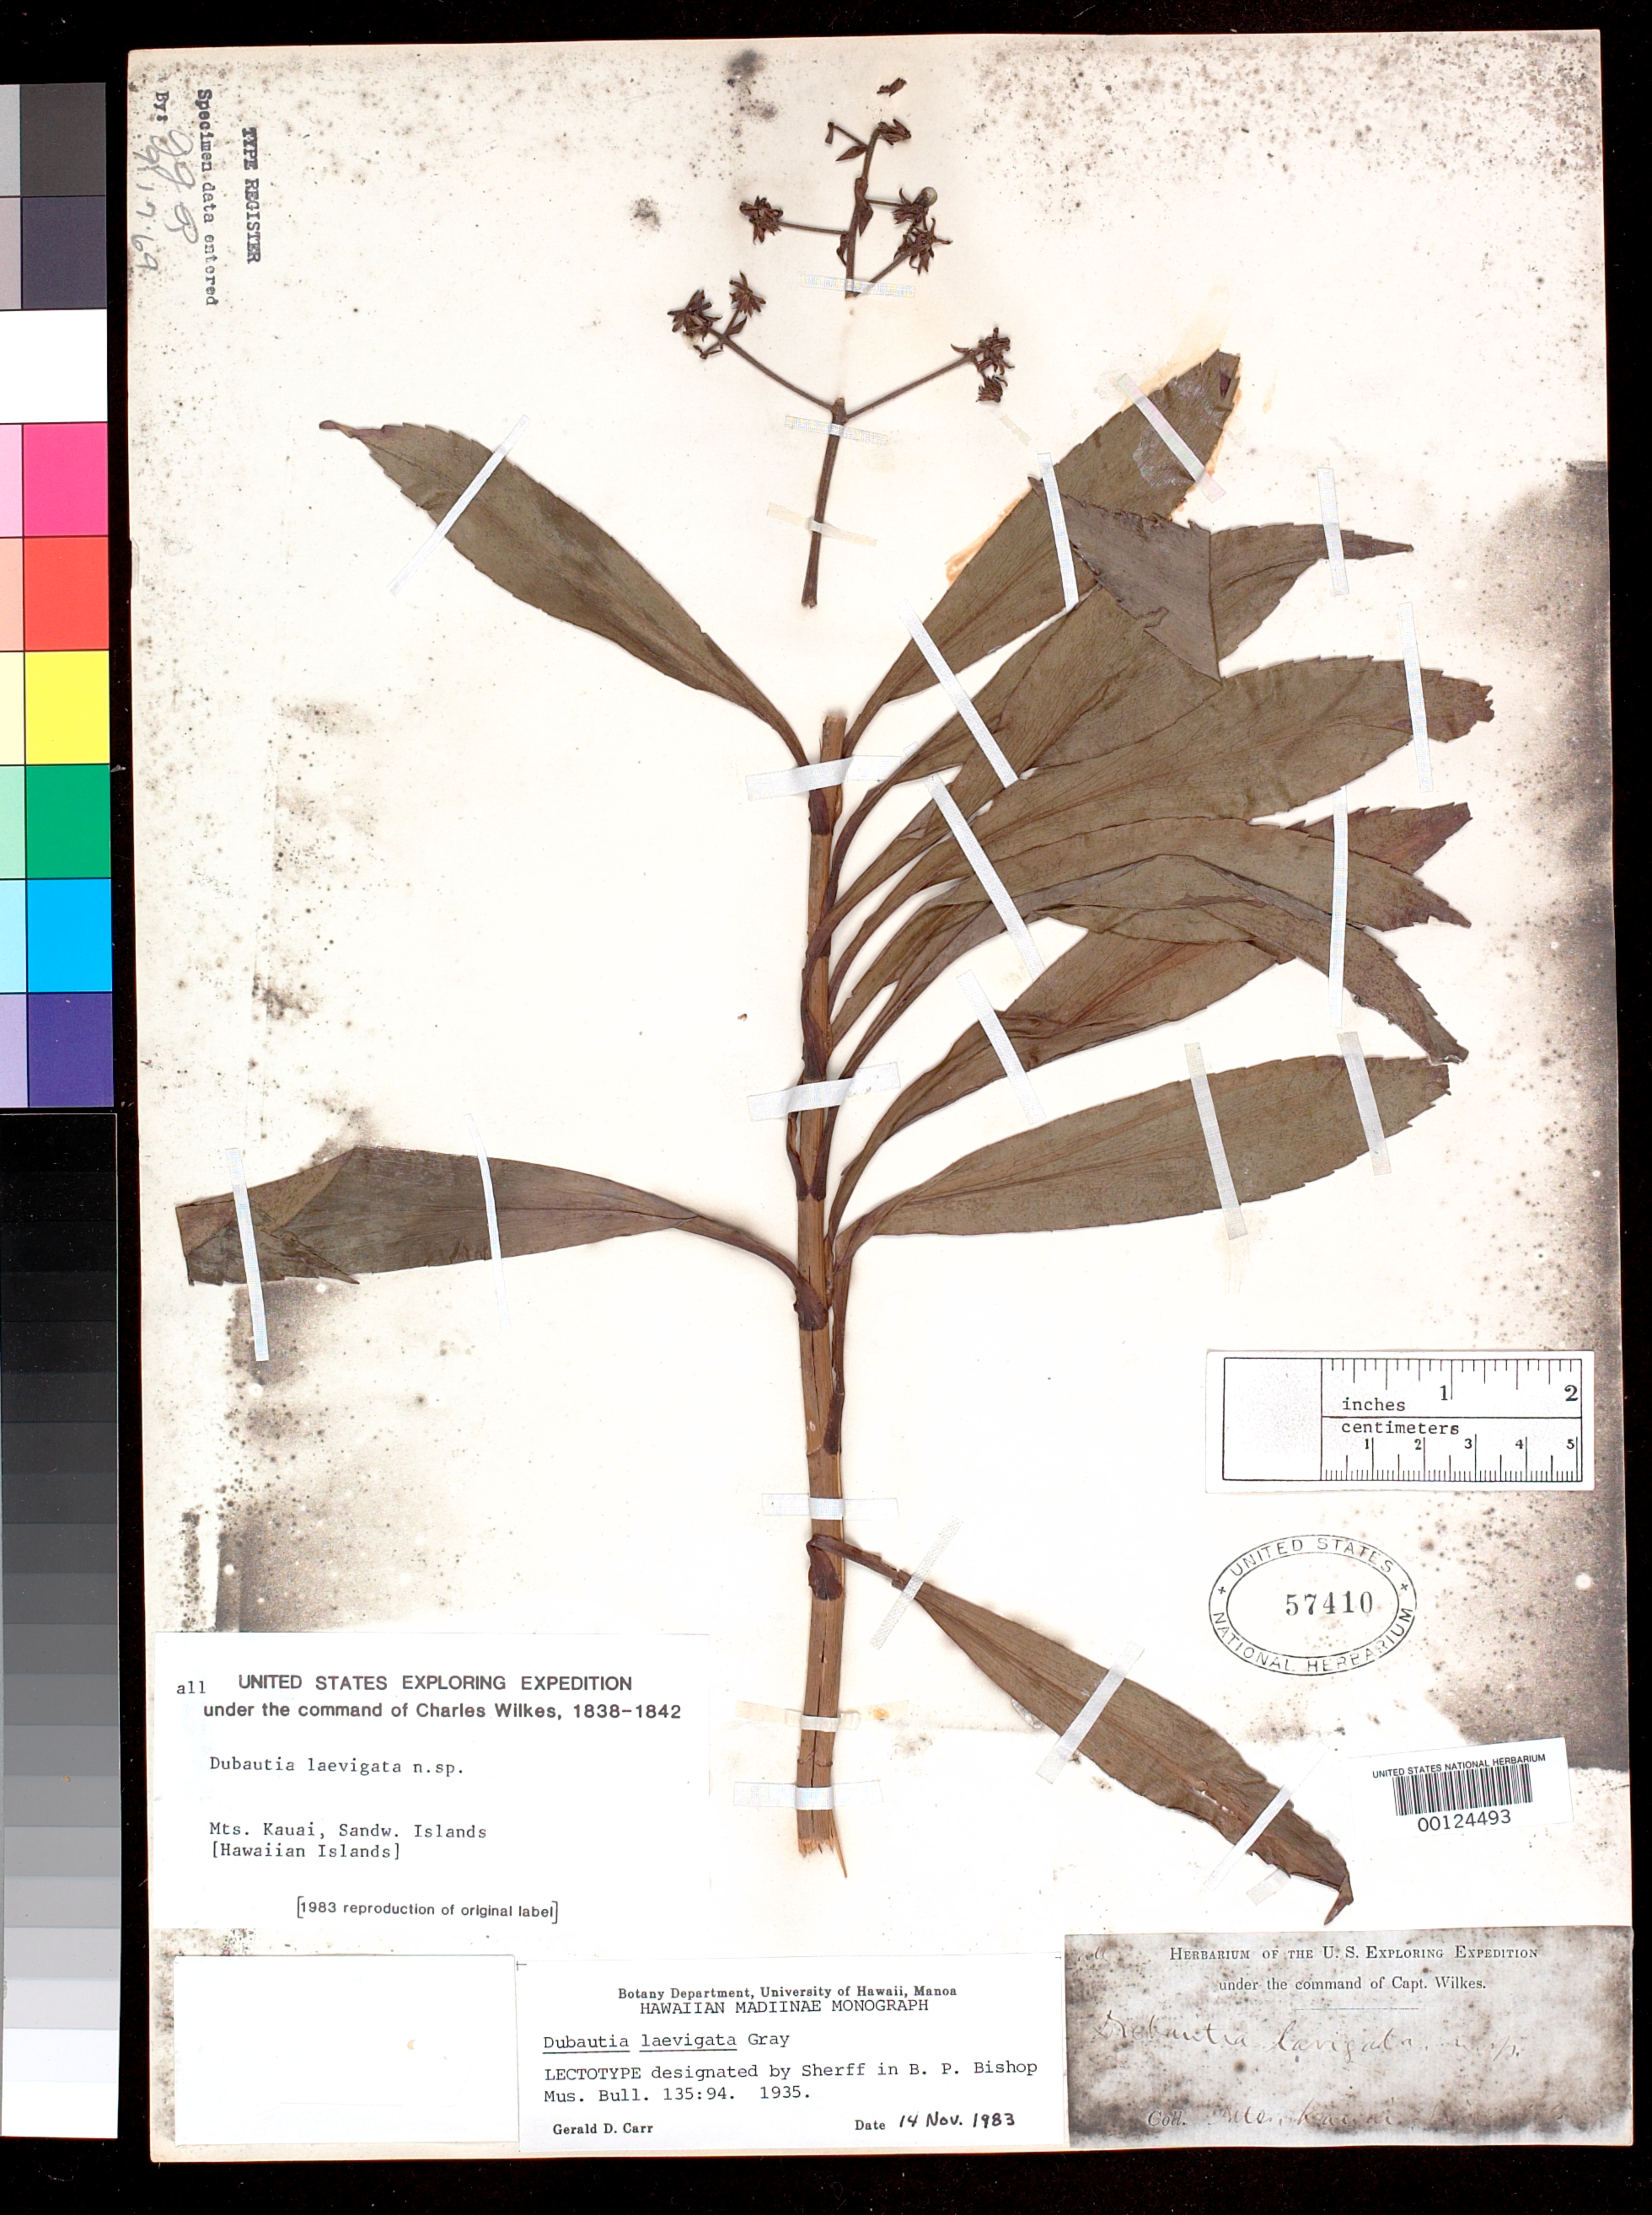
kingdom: Plantae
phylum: Tracheophyta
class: Magnoliopsida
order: Asterales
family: Asteraceae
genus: Dubautia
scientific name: Dubautia laevigata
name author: A. Gray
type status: Lectotype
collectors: Wilkes Explor. Exped.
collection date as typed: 1838 to -- --- 1842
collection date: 1838/1842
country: United States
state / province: Hawaii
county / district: Kauai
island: Kaua'i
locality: Mountains of Kauai.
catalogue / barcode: US 57410